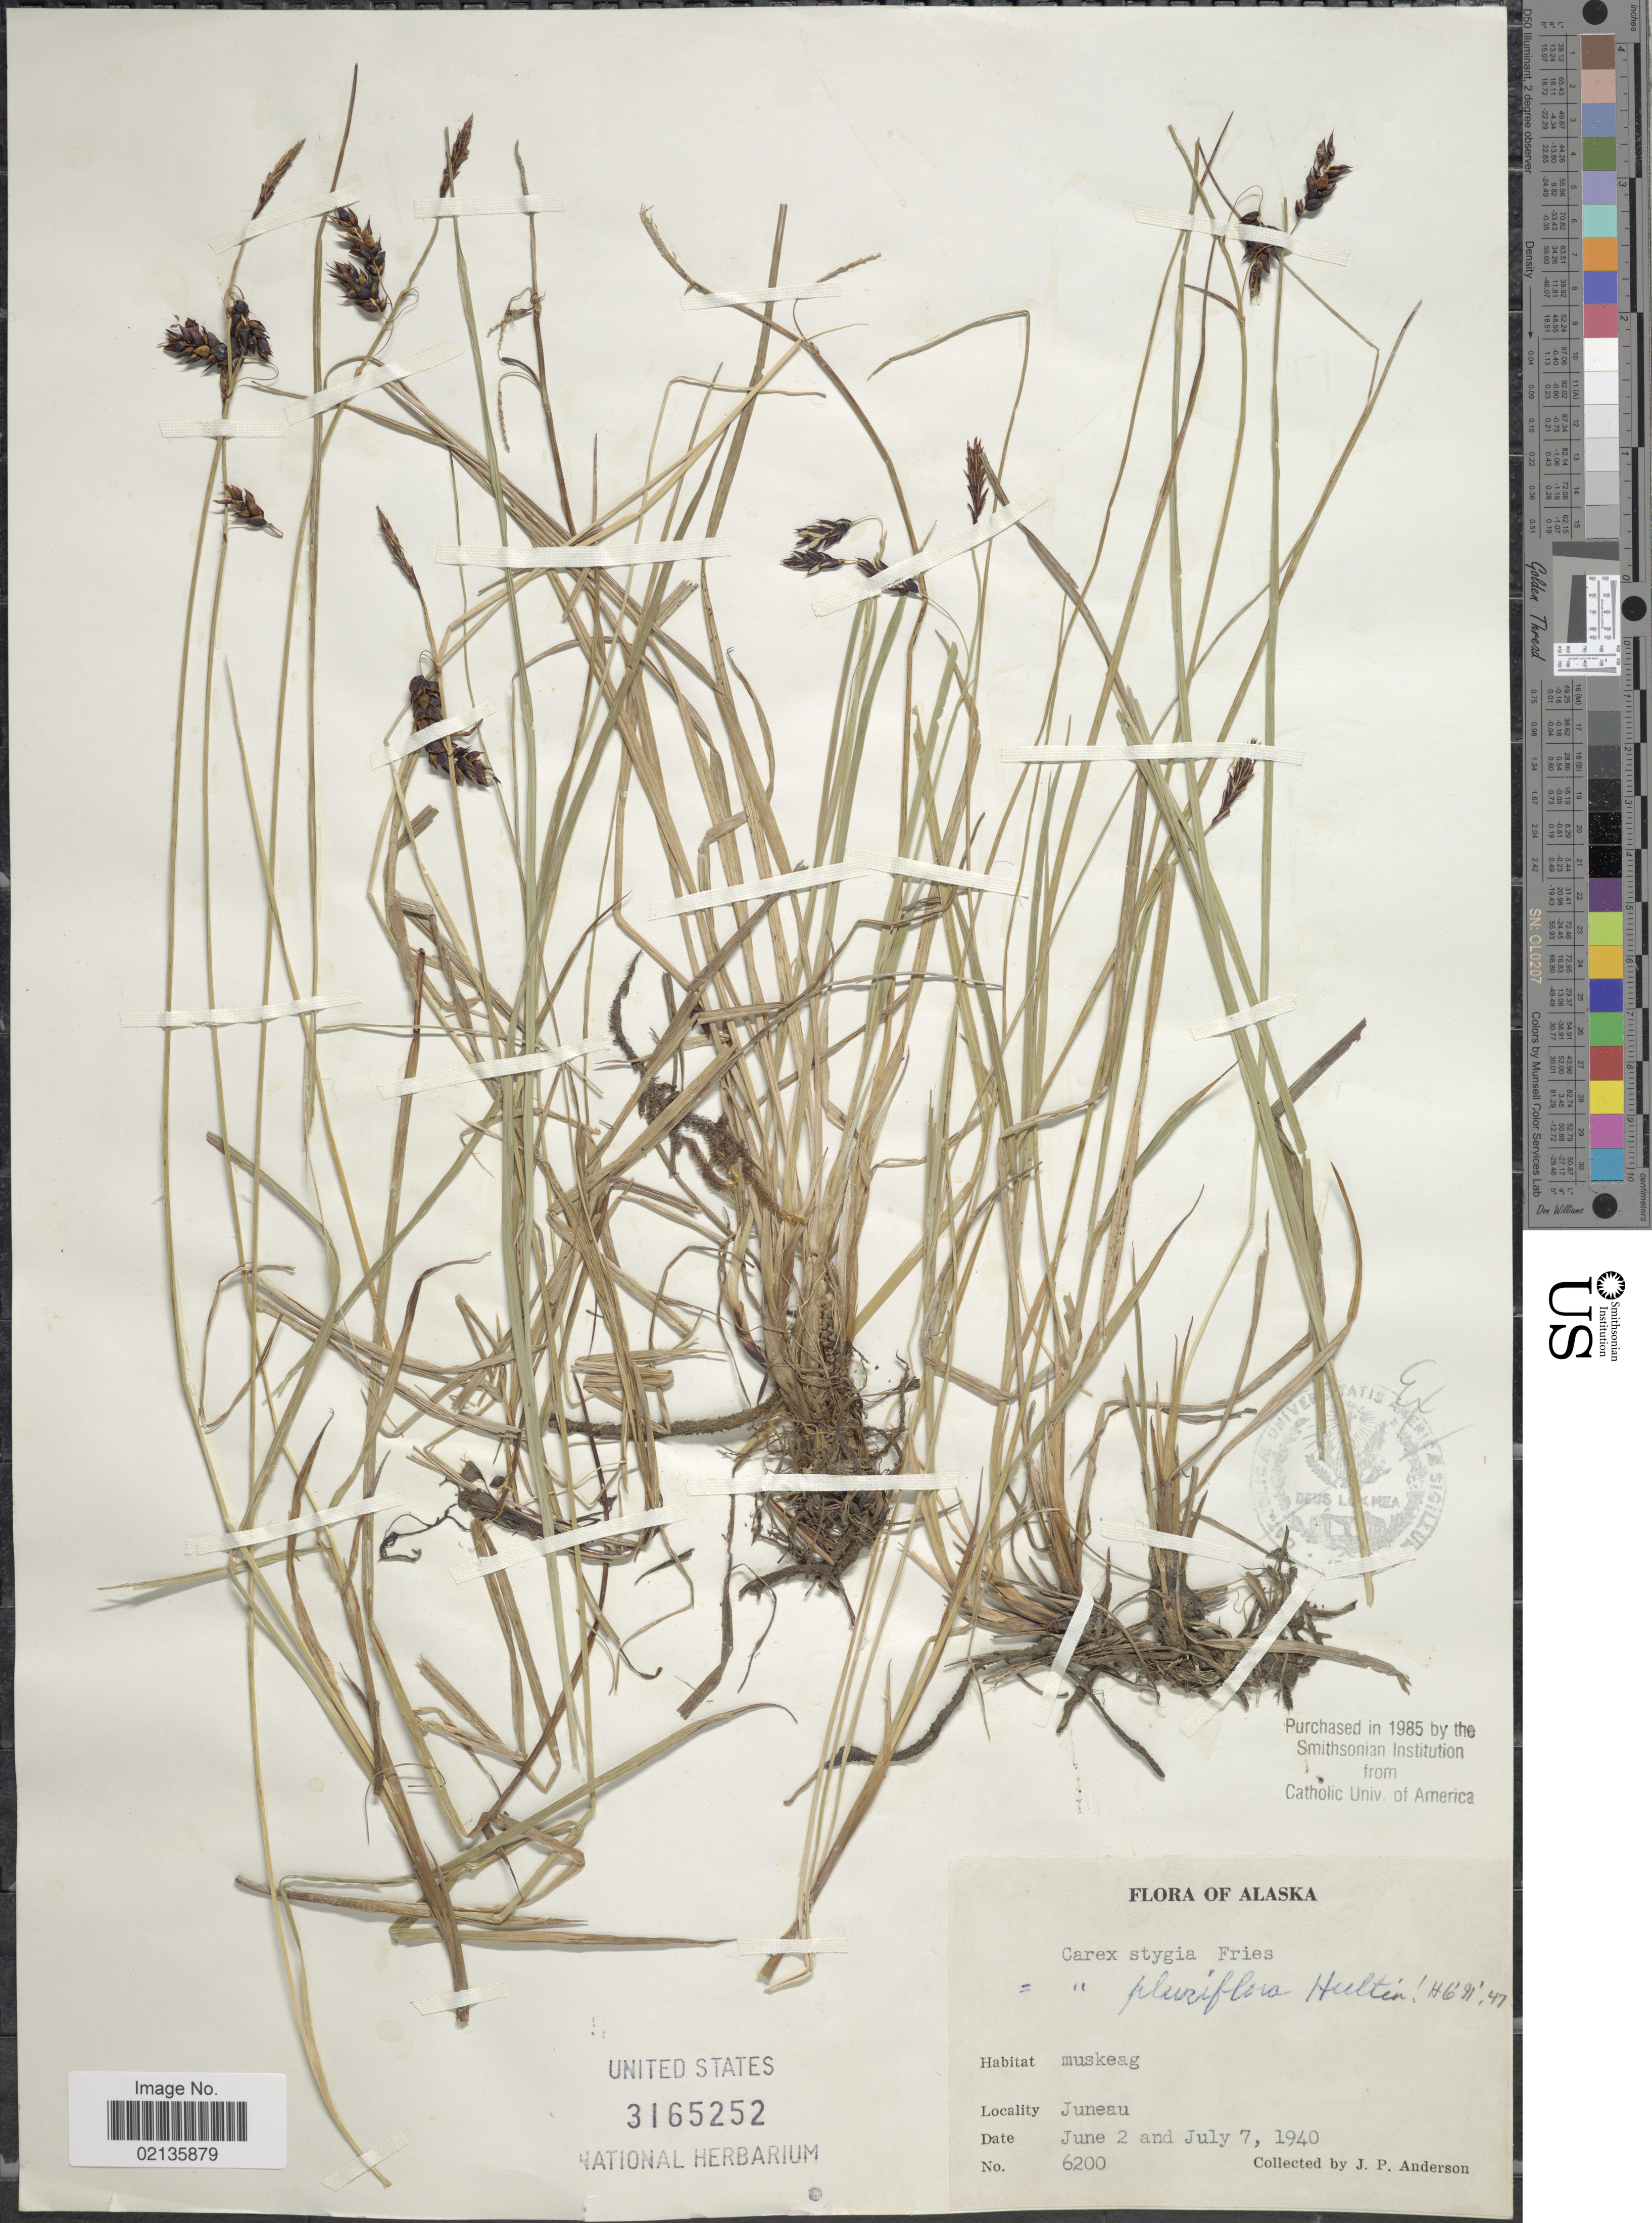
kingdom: Plantae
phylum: Tracheophyta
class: Liliopsida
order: Poales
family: Cyperaceae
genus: Carex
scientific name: Carex x stygia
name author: Fr.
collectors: J. P. Anderson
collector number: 6200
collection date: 1940-07-02/1940-07-07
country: United States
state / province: Alaska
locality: Juneau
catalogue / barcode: US 315252